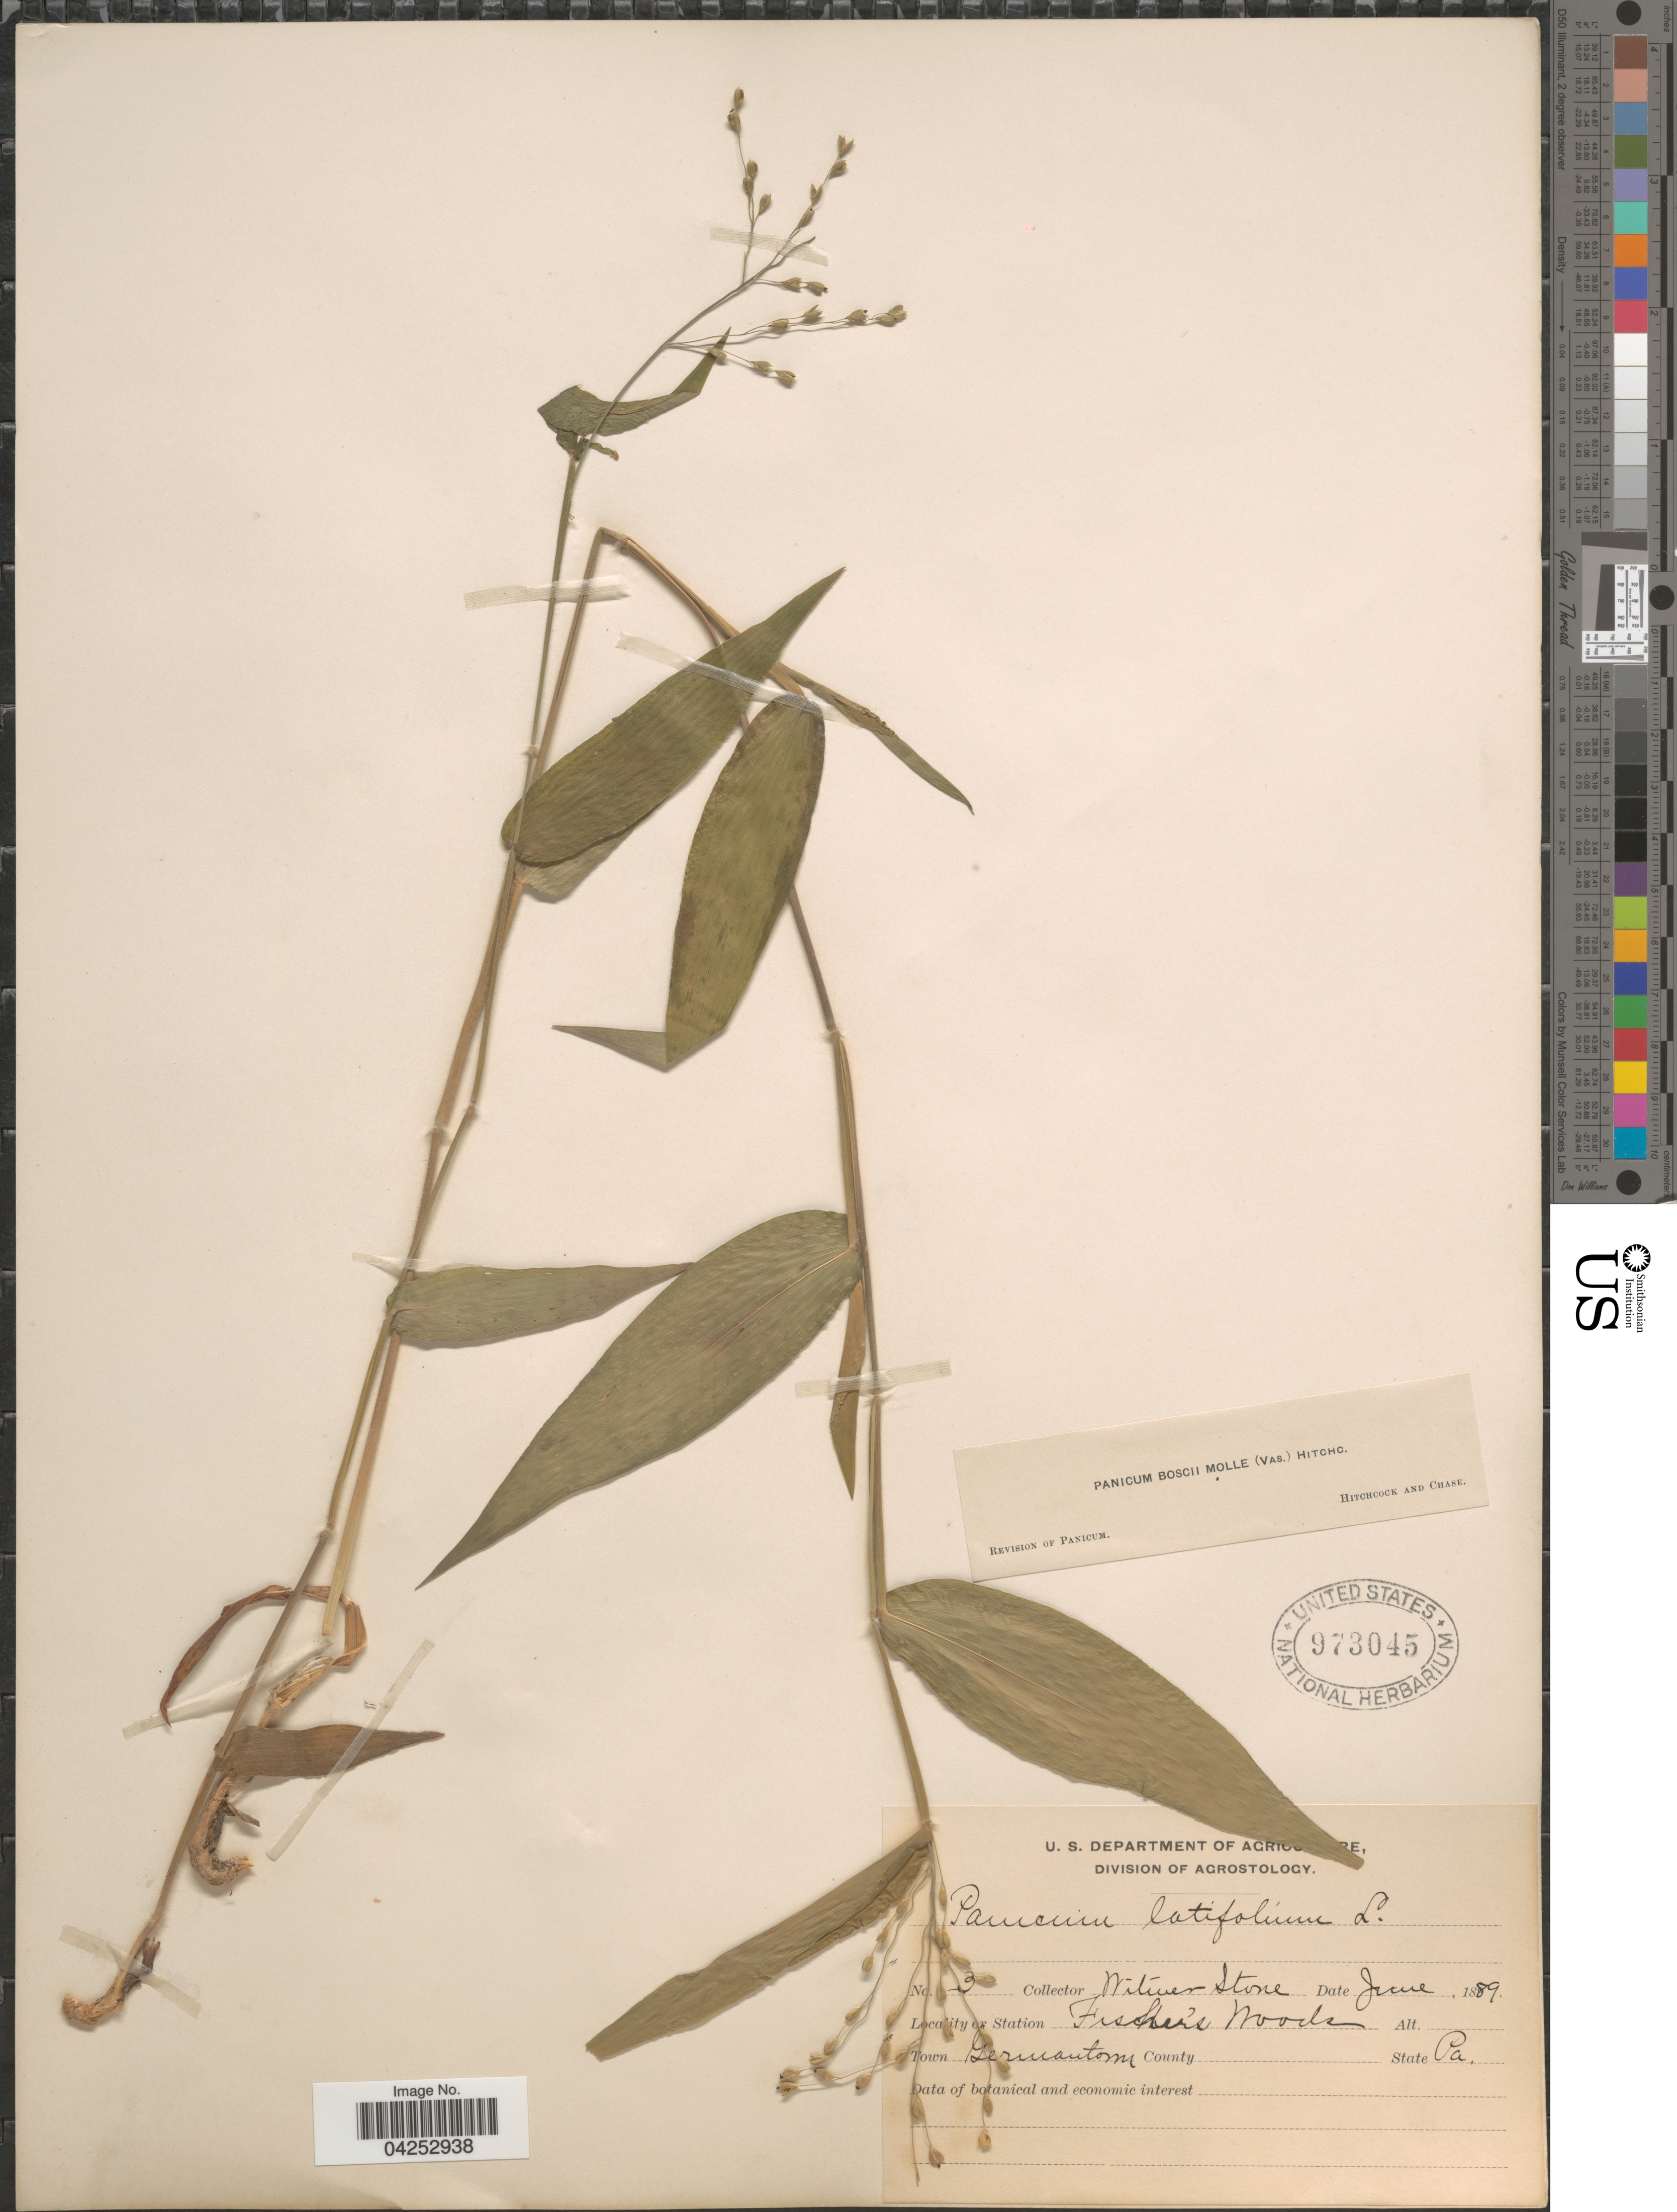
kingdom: Plantae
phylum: Tracheophyta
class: Liliopsida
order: Poales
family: Poaceae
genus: Dichanthelium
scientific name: Dichanthelium boscii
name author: (Poir.) Gould & C.A. Clark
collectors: W. Stone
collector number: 3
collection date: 1889-06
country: United States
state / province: Pennsylvania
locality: Fischer's Woods. Town Germantown.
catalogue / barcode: US 973045